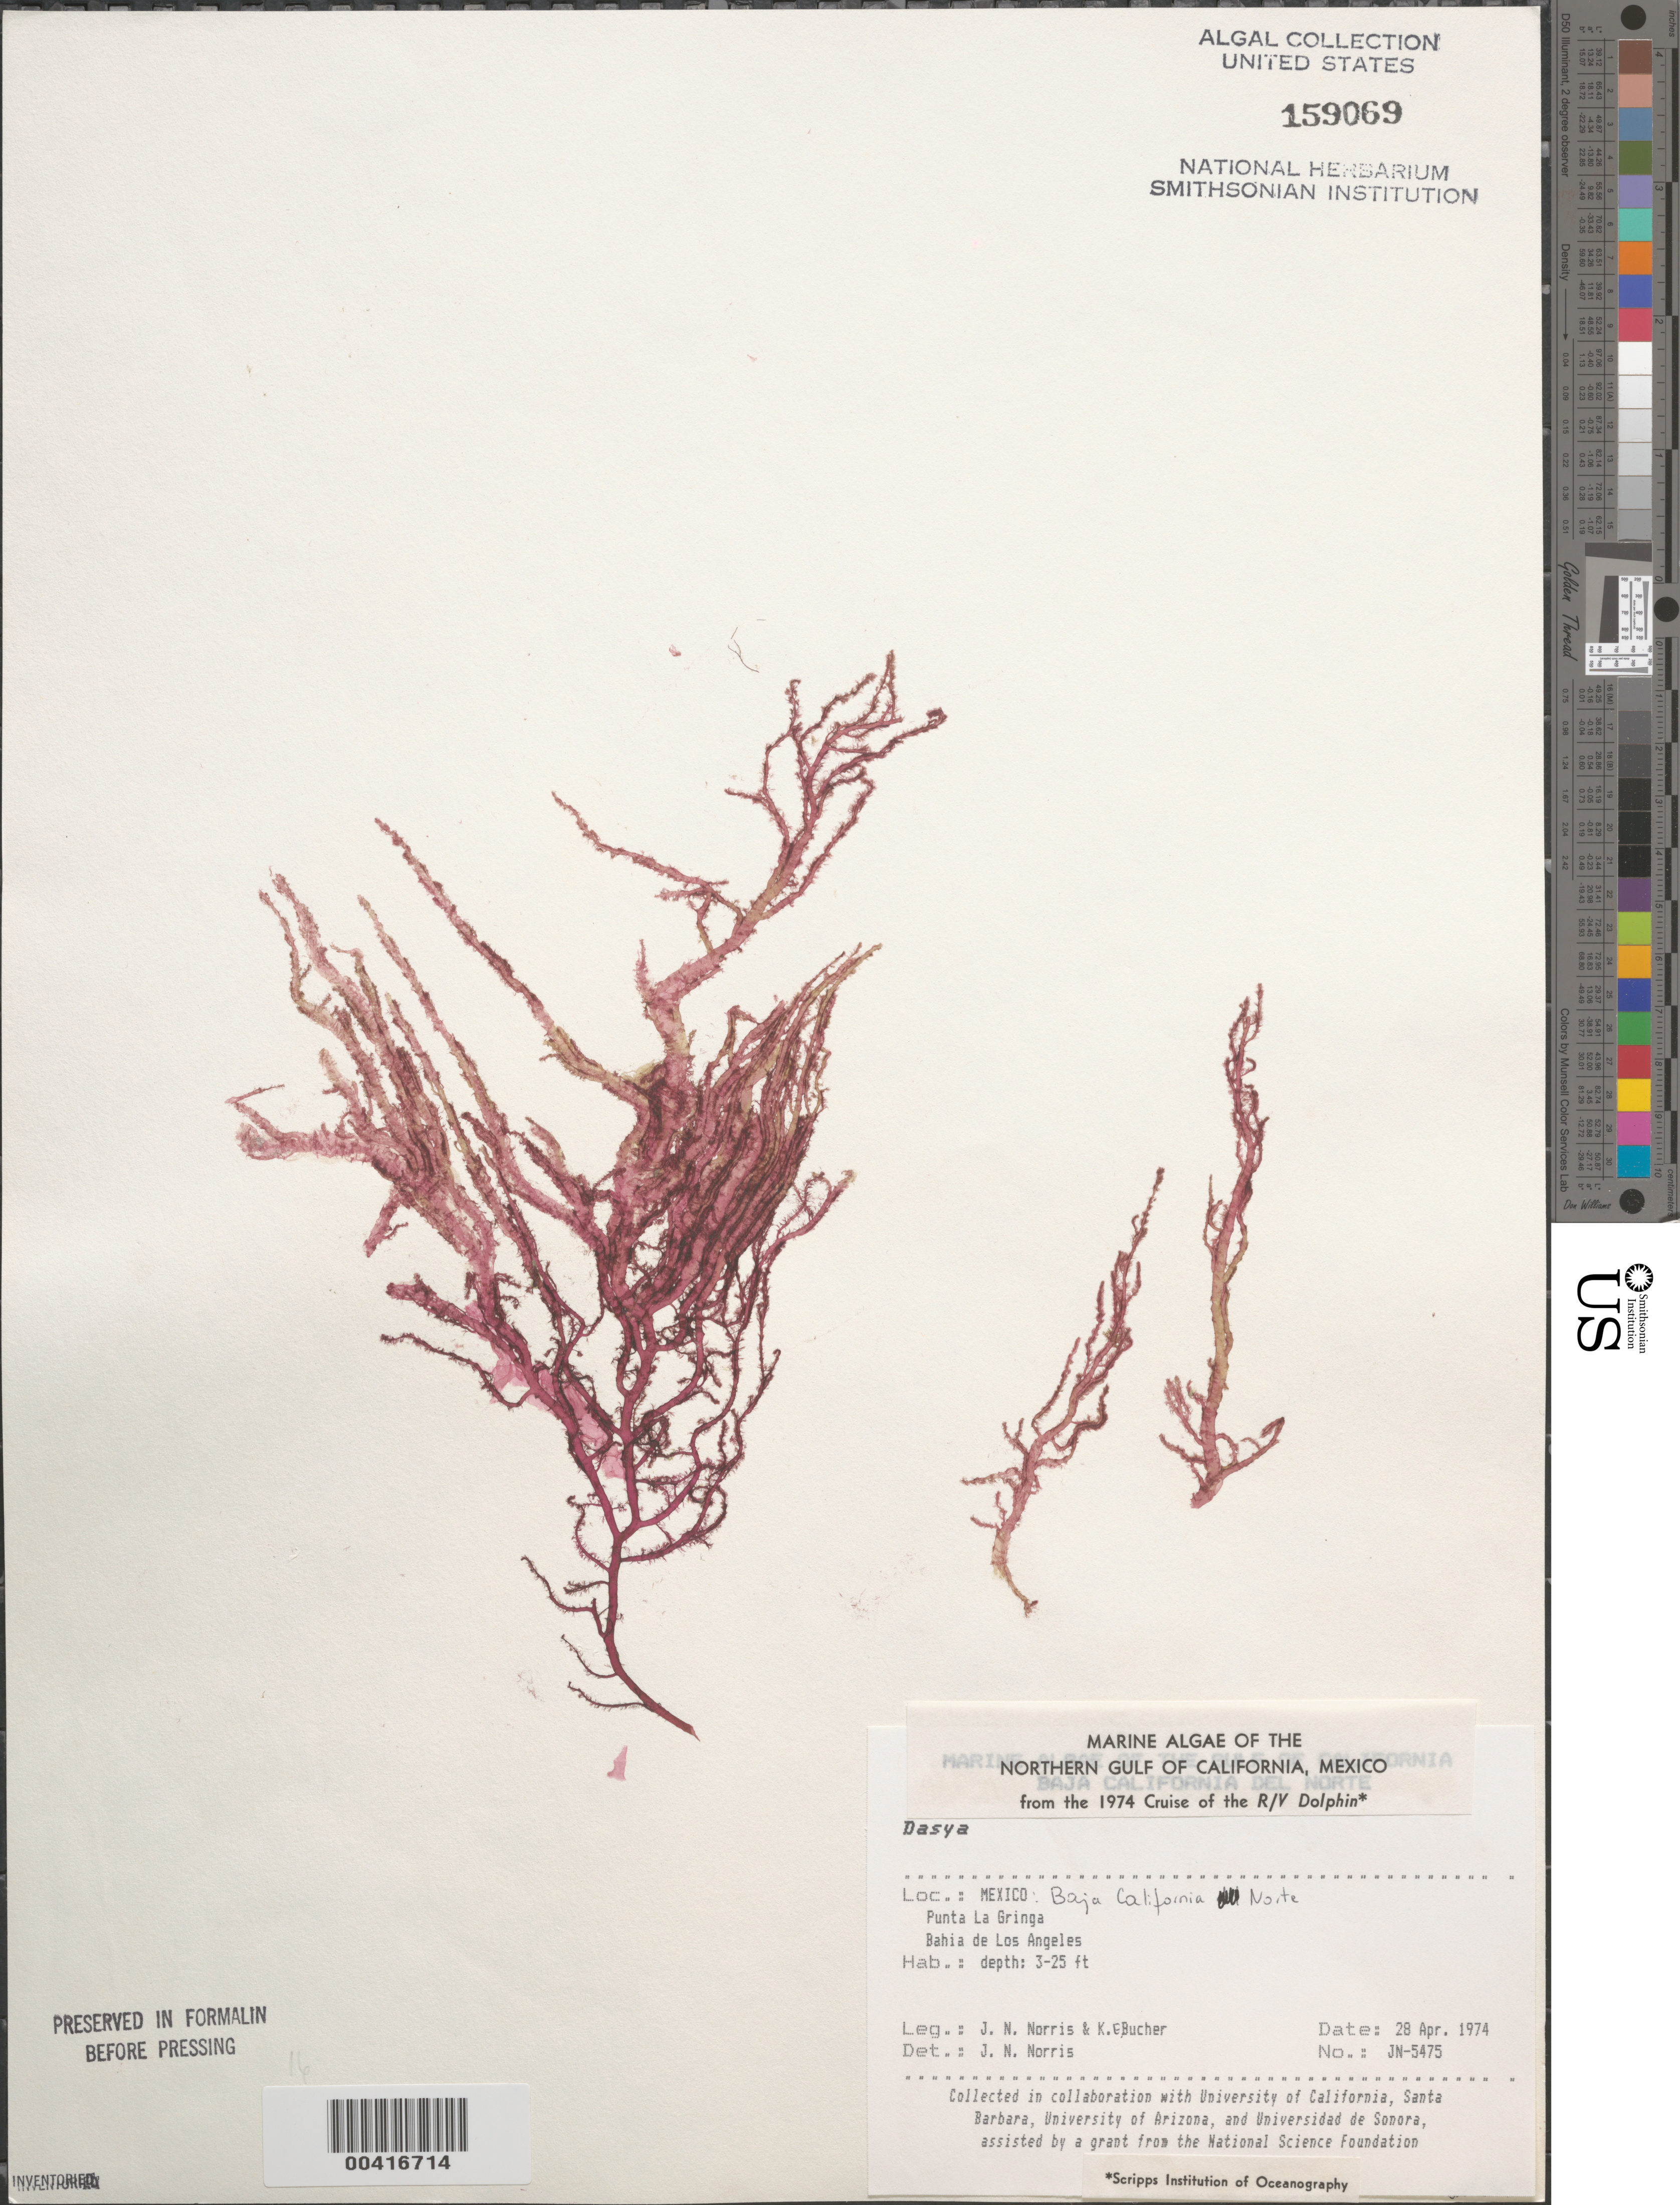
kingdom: Plantae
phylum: Rhodophyta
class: Florideophyceae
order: Ceramiales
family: Dasyaceae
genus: Dasya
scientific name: Dasya sp.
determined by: Norris, James N.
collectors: J. N. Norris & K. E. Bucher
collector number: JN-5475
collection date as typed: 28 Apr 1974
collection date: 1974-04-28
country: Mexico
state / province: Baja California Norte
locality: Punta La Gringa, Bahia de los Angeles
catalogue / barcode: US 159069